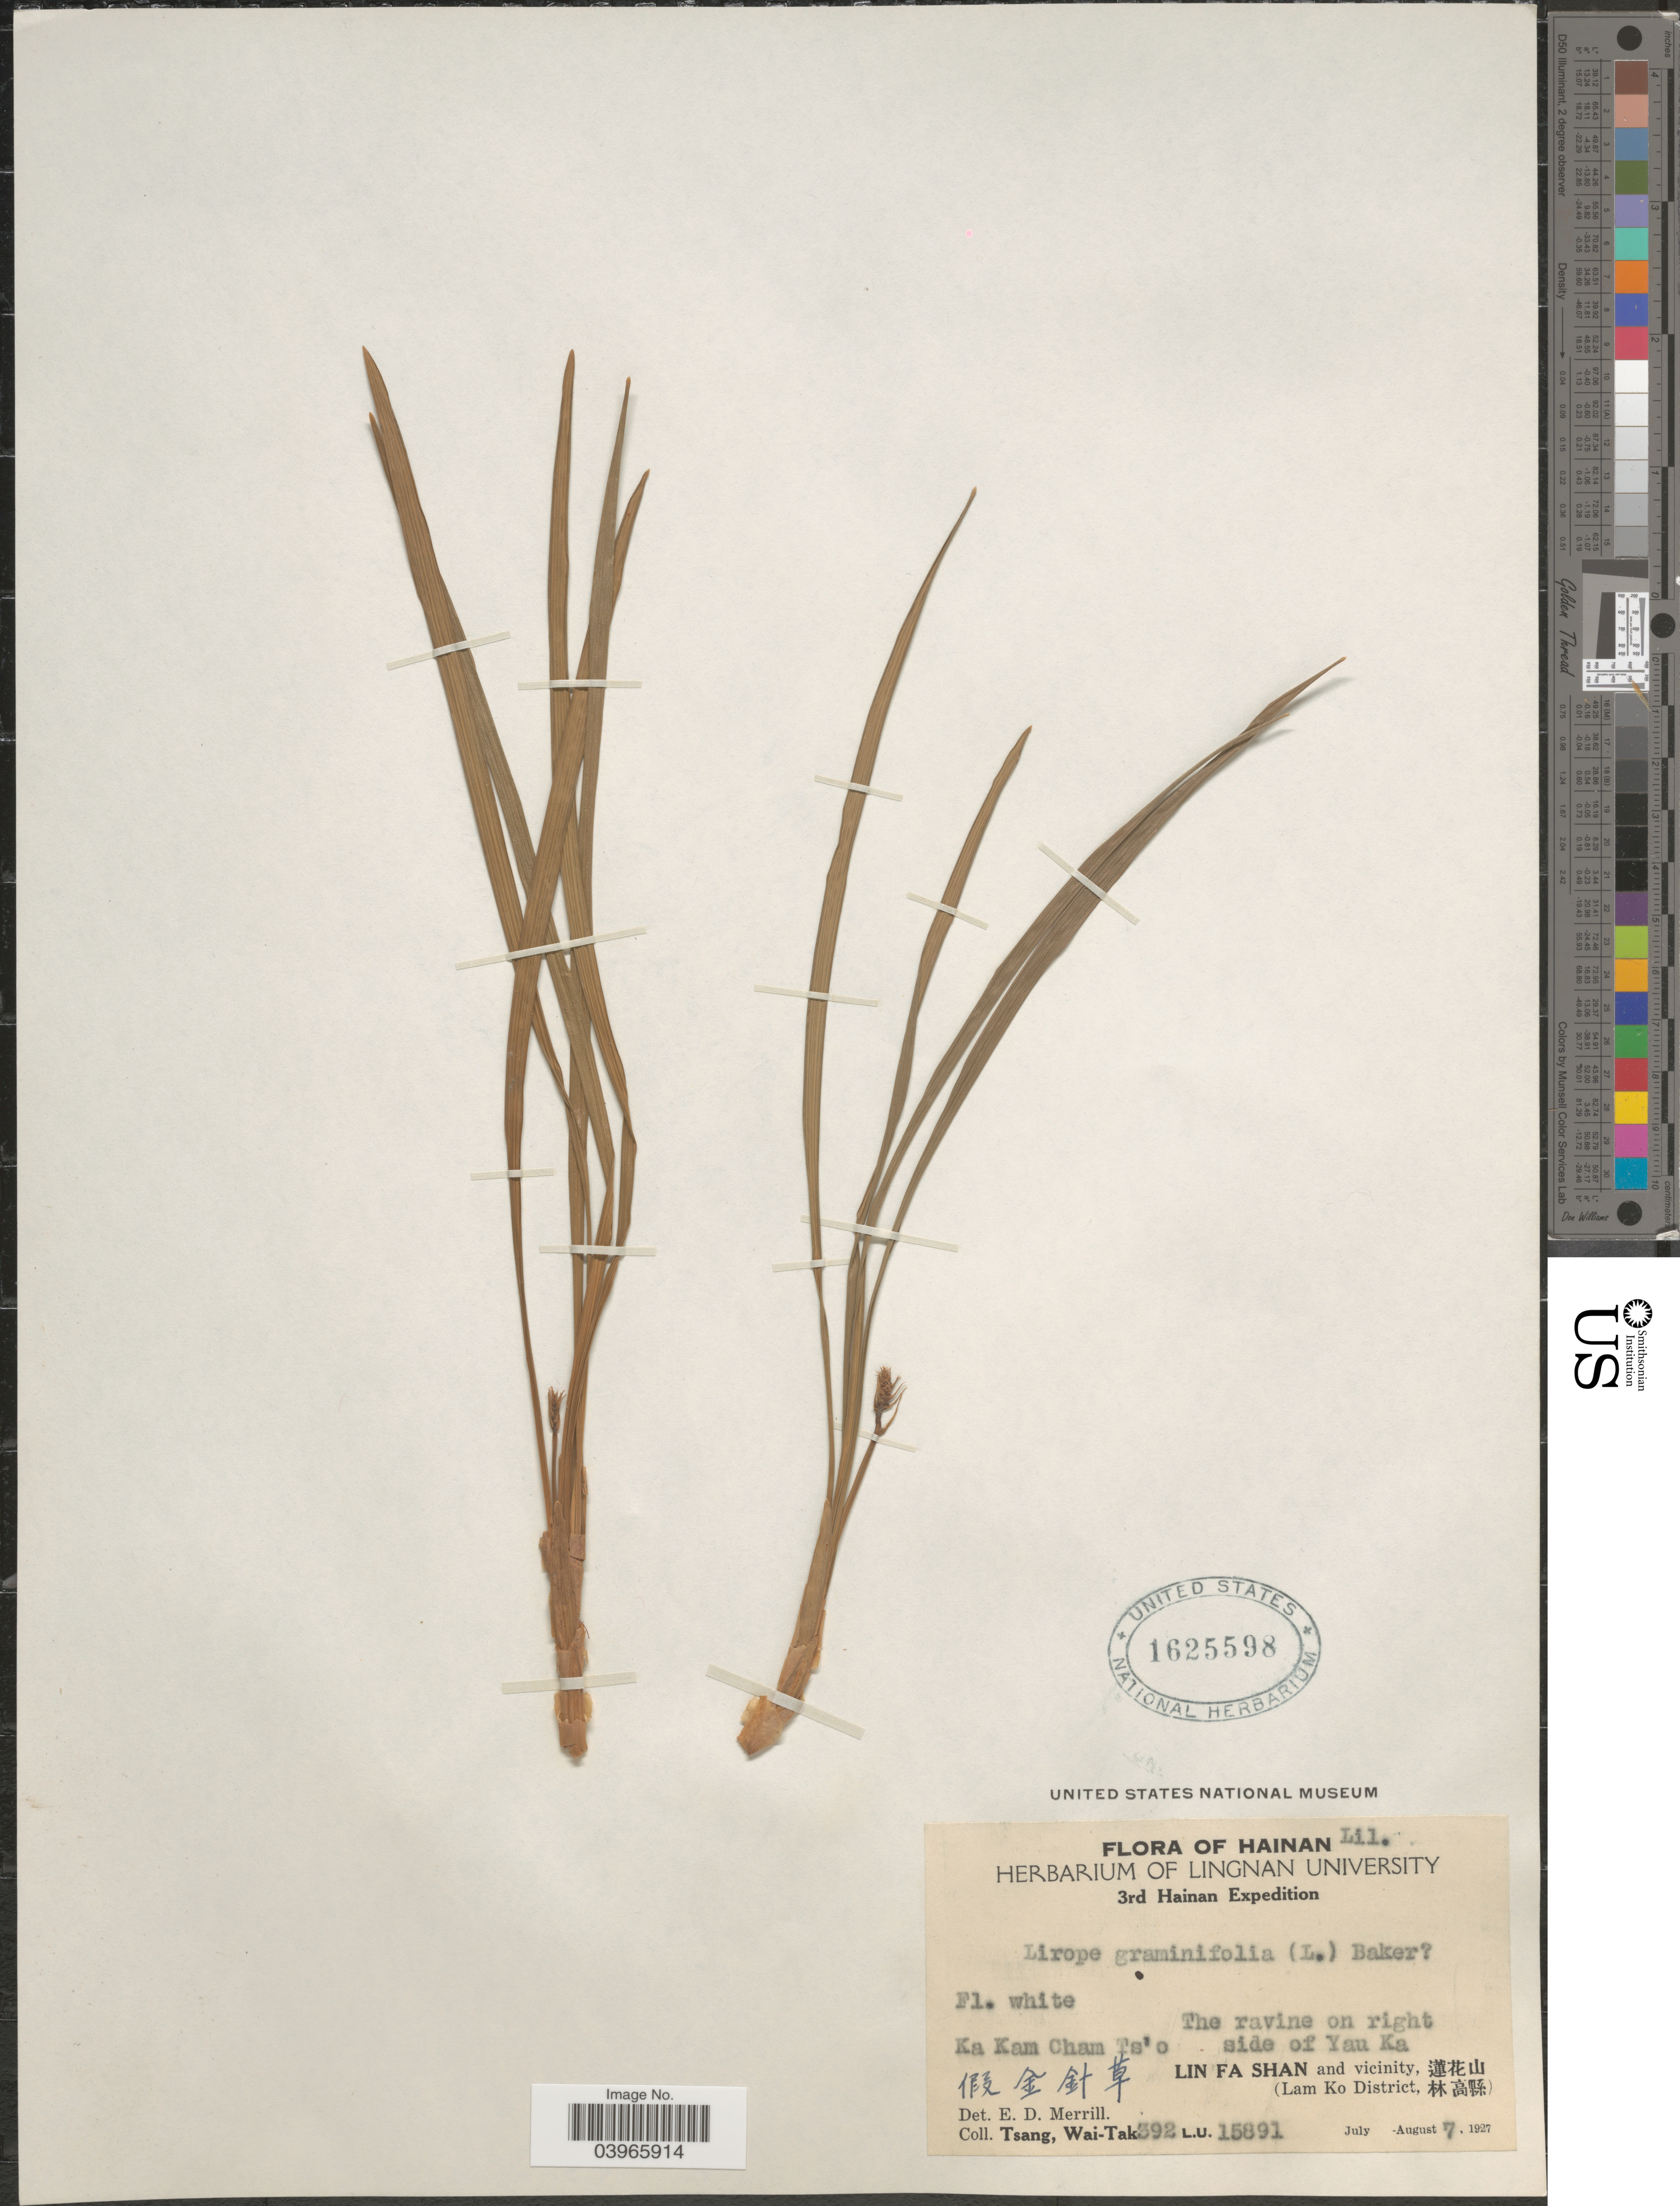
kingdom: Plantae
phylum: Tracheophyta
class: Liliopsida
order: Asparagales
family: Asparagaceae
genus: Liriope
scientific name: Liriope graminifolia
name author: (L.) Baker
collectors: W. T. Tsang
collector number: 392L.U.15891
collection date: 1927-08-07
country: China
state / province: Hainan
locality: Ka Kam Cham Ts'o X. The ravine on right side of Yau Ka. Lin Fa Shan and vicinity, X. (Lam Ko District, X).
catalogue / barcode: US 1625598